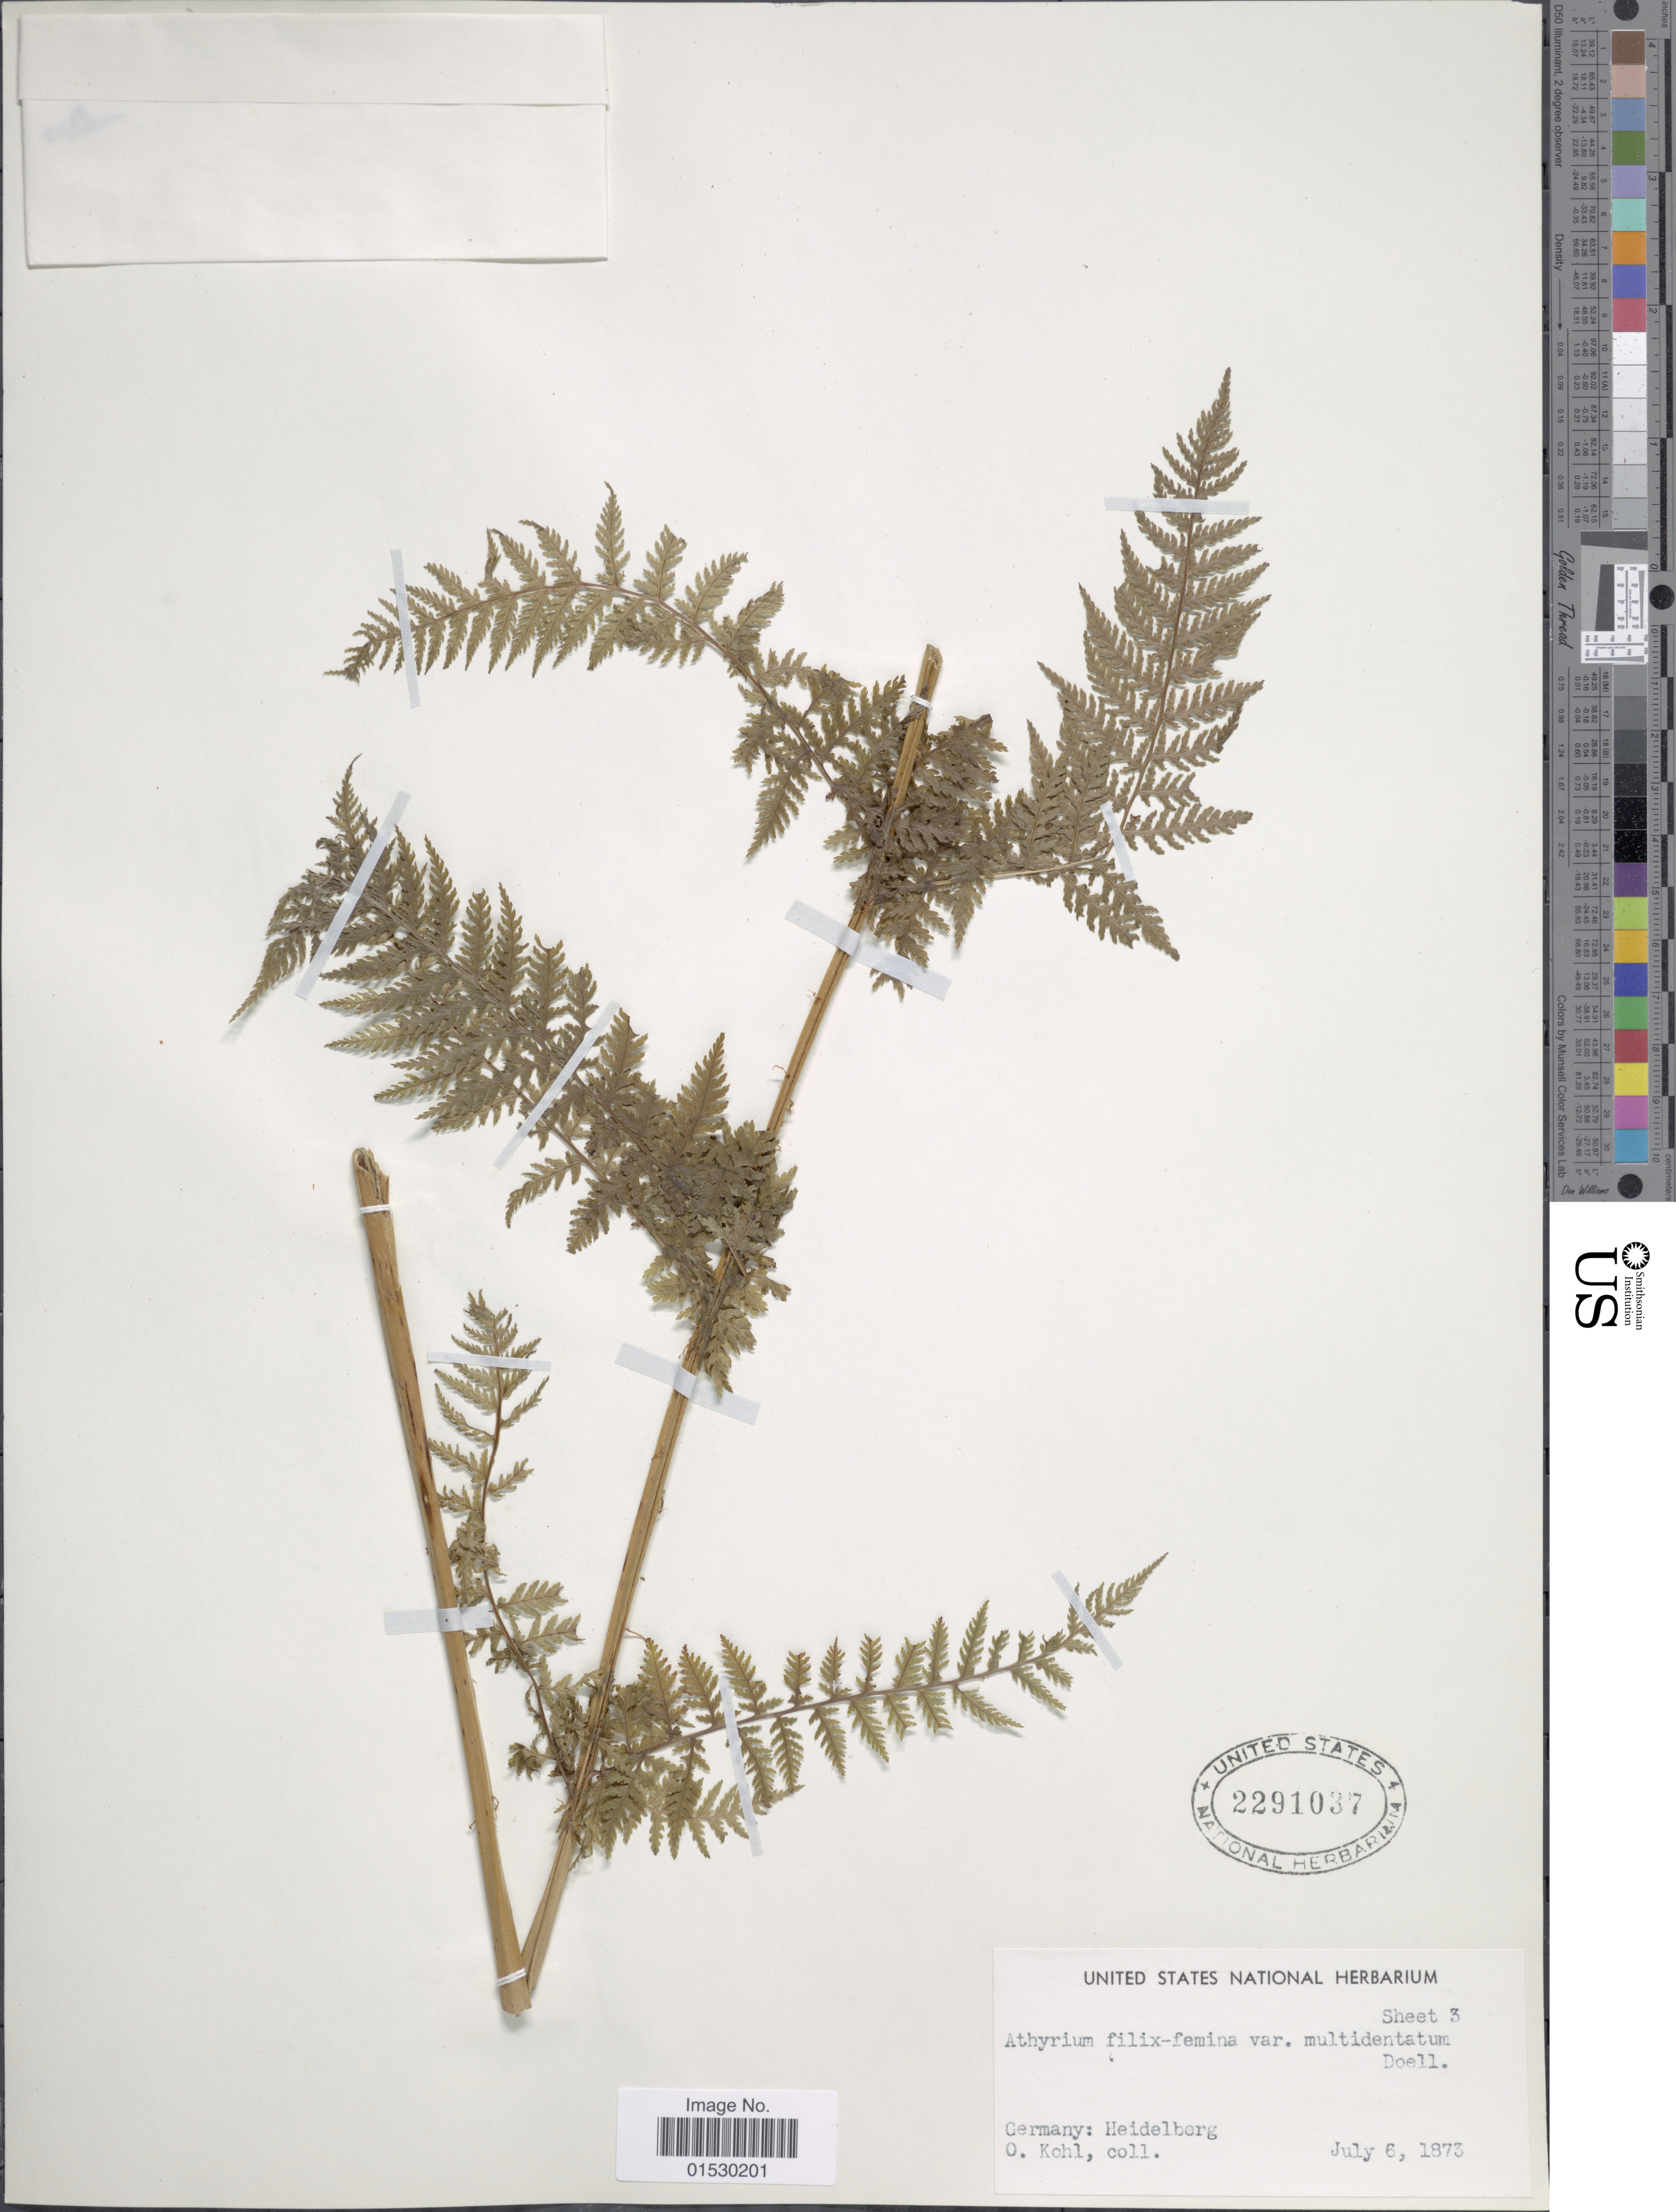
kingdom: Plantae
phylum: Tracheophyta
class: Polypodiopsida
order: Polypodiales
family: Athyriaceae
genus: Athyrium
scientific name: Athyrium filix-femina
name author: (L.) Roth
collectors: O. Kohl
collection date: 1873-07-06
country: Germany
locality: Heidelberg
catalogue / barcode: US 2291037